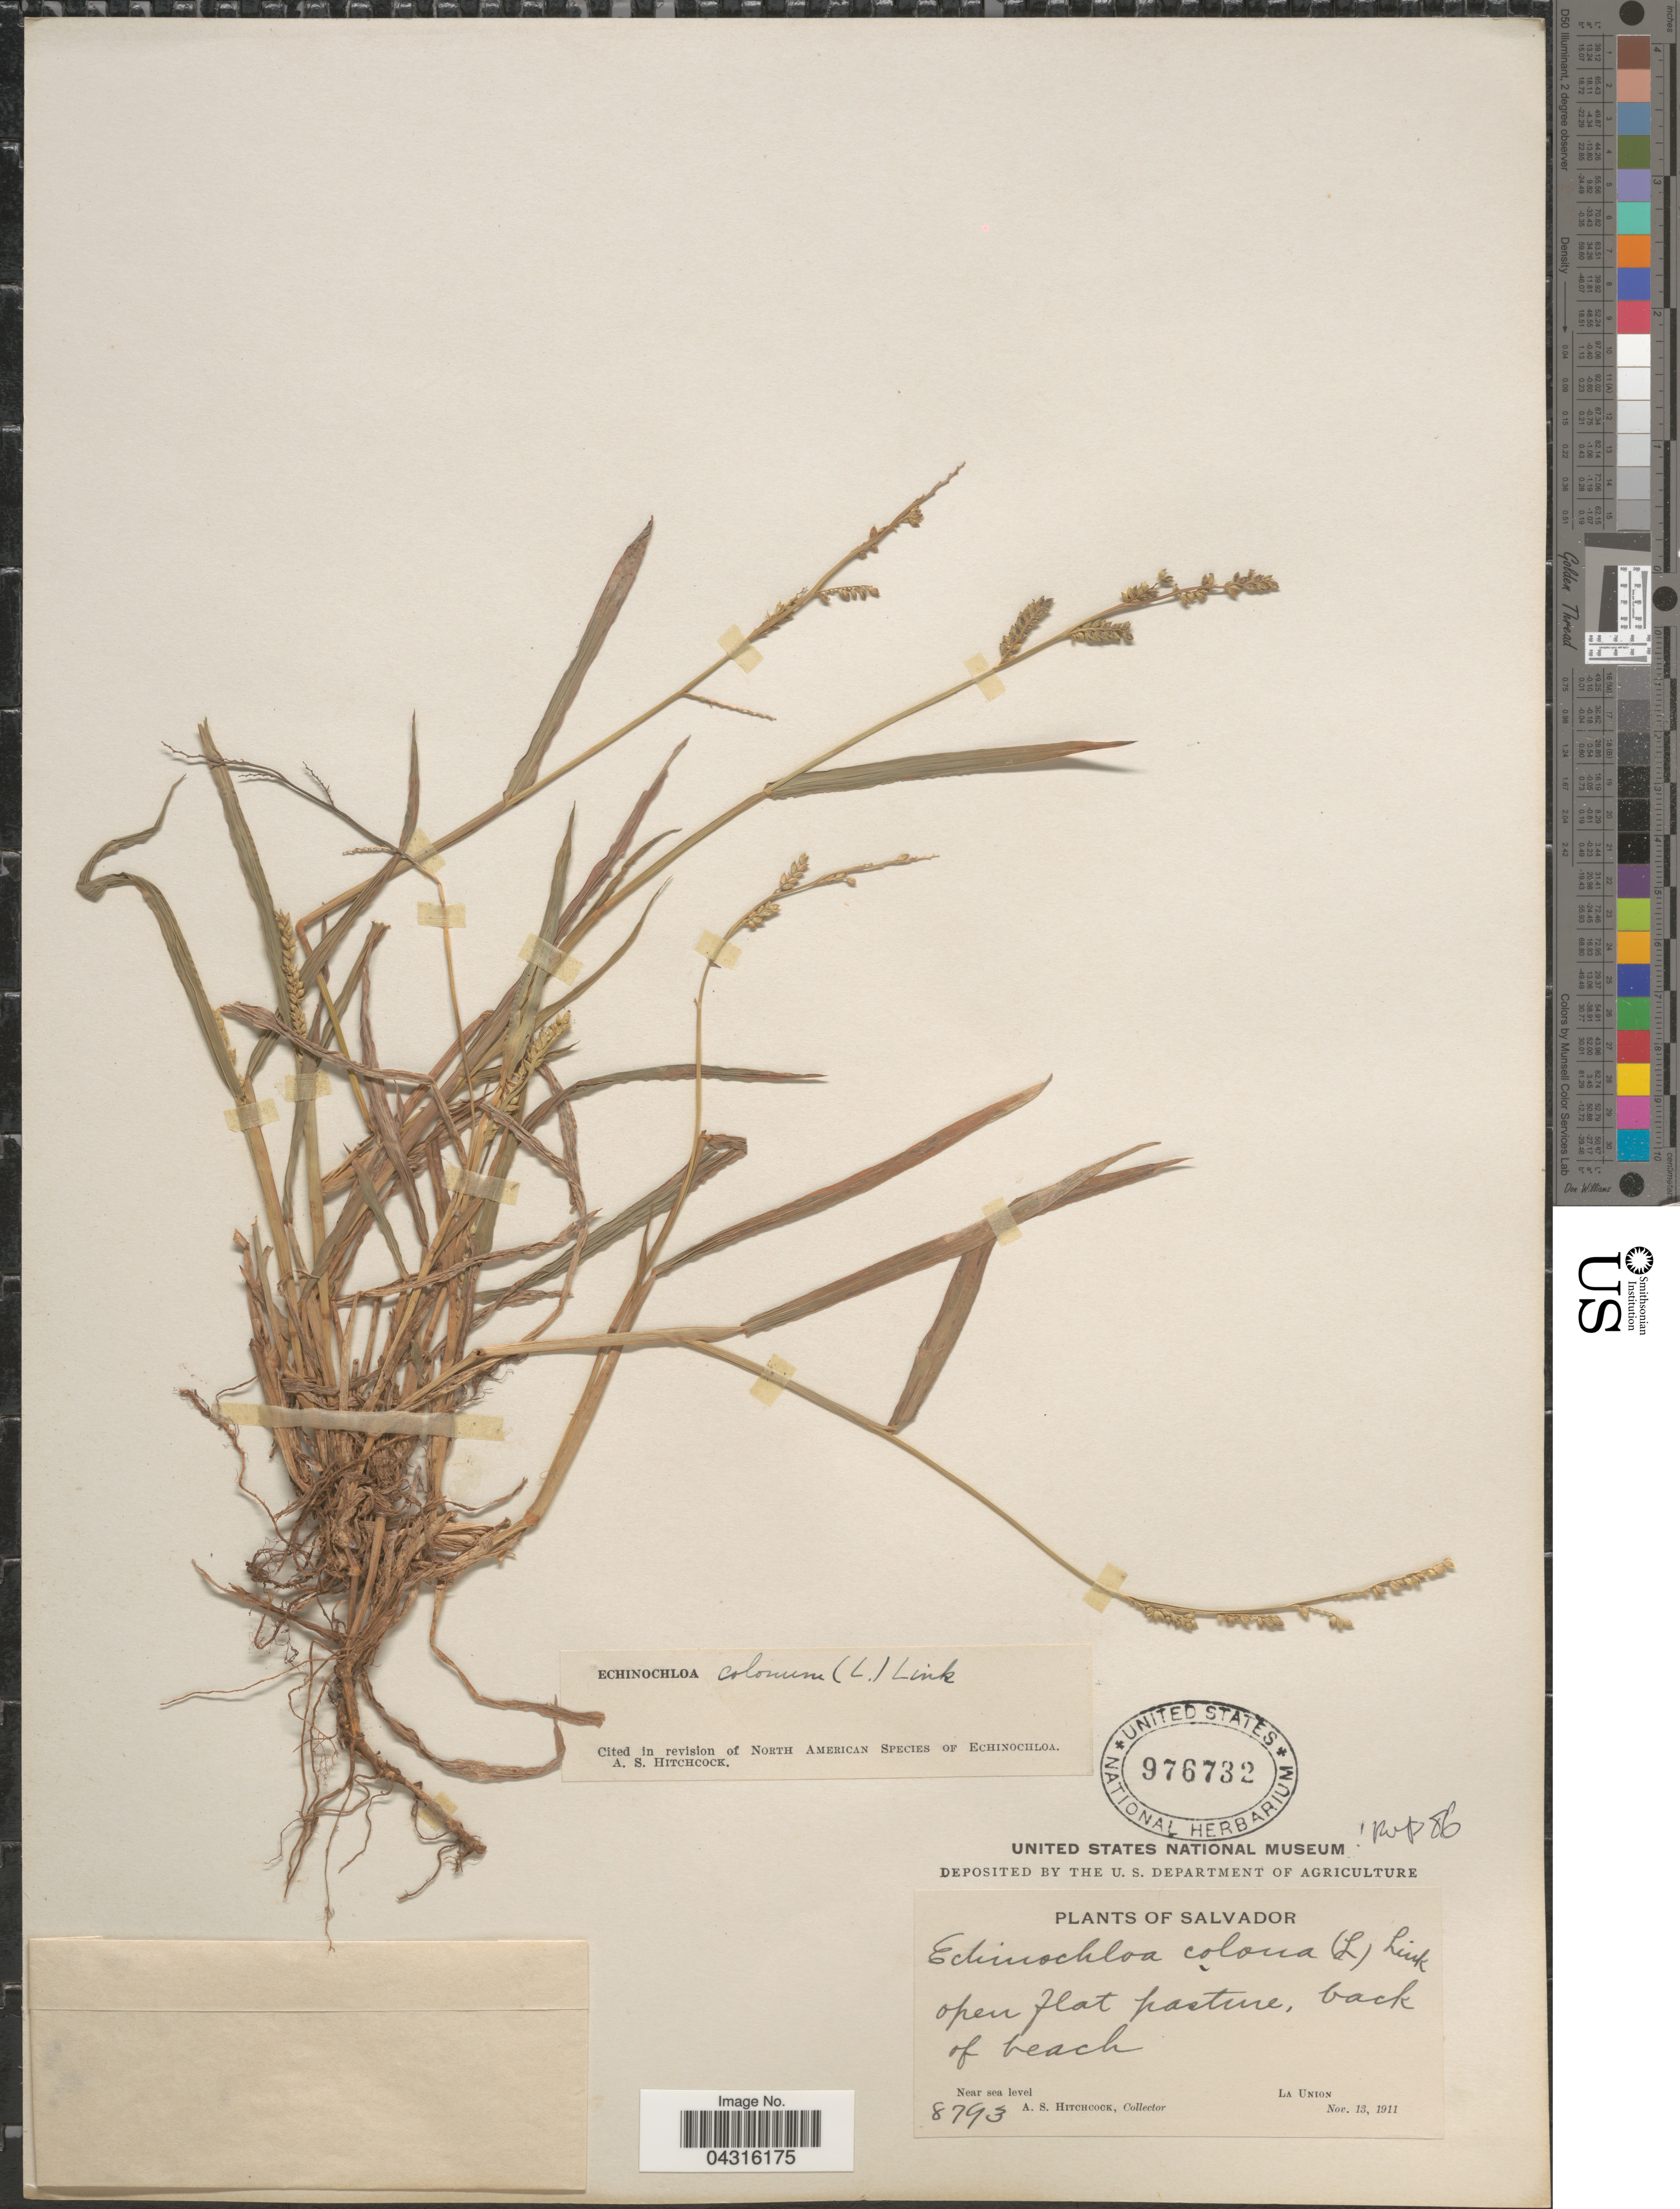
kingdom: Plantae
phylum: Tracheophyta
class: Liliopsida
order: Poales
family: Poaceae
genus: Echinochloa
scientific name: Echinochloa colona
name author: (L.) Link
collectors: A. S. Hitchcock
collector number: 8793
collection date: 1911-11-13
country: El Salvador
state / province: La Union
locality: La Union.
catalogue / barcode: US 976732